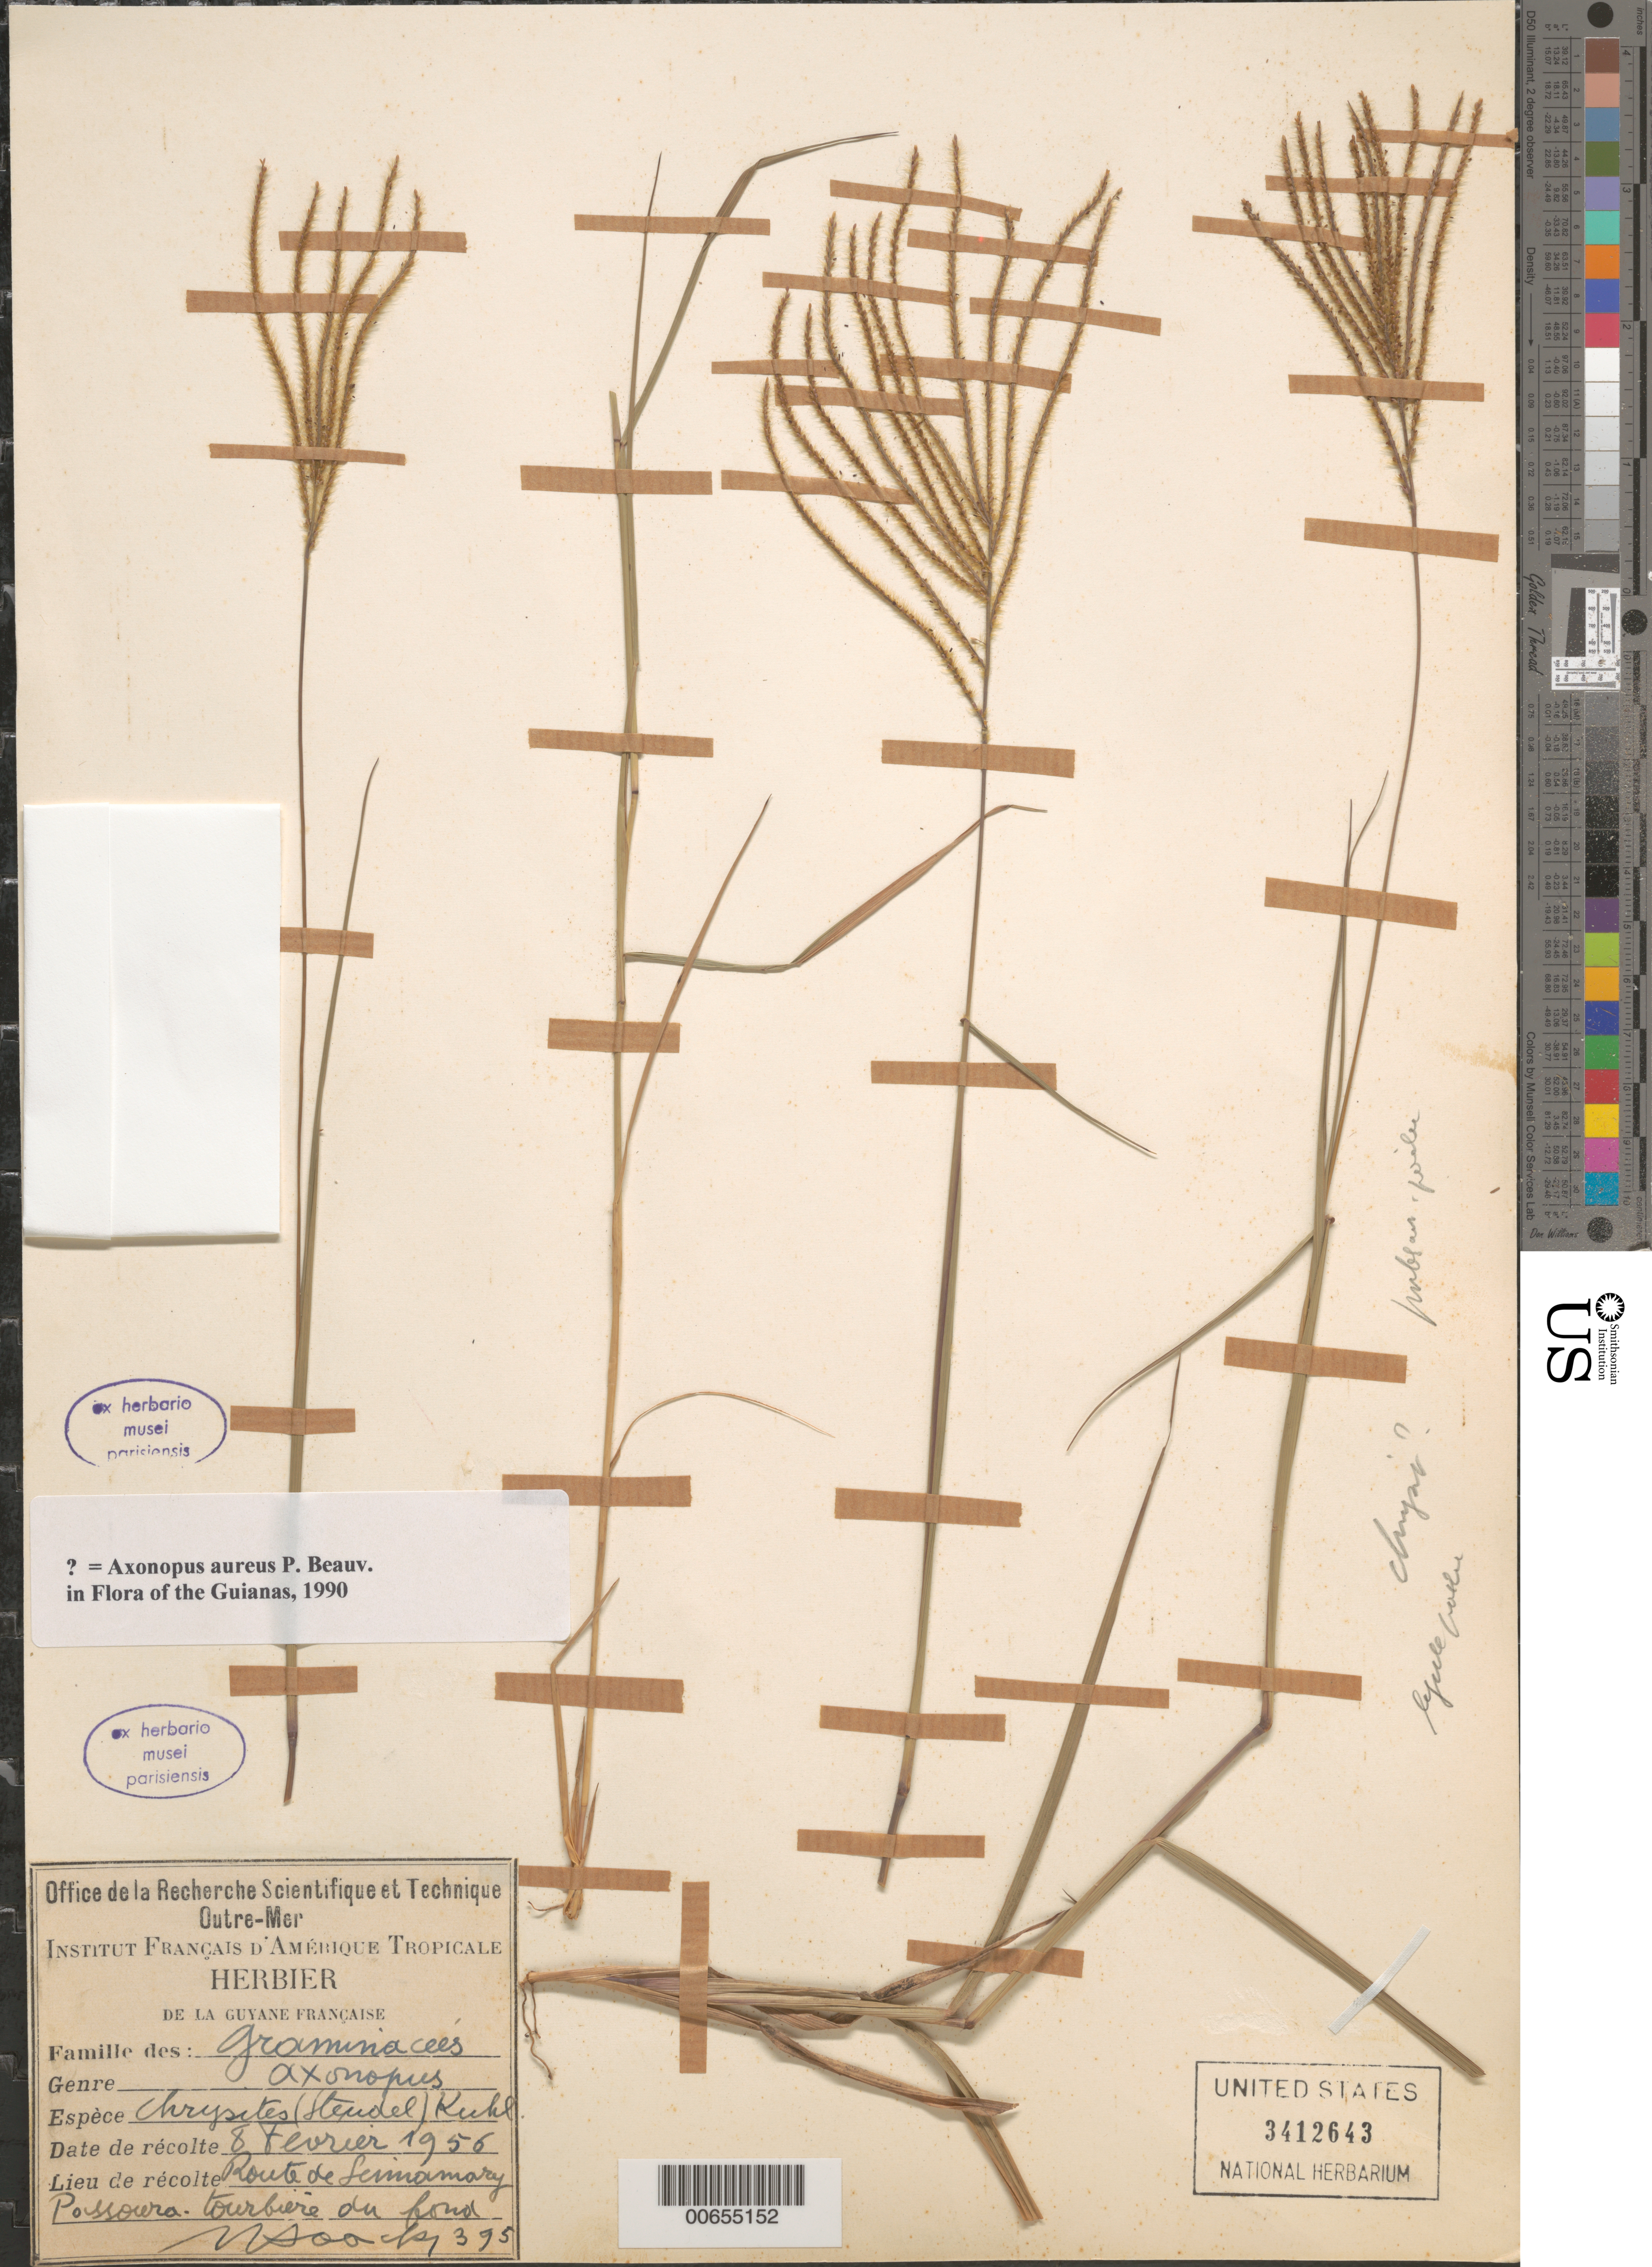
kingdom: Plantae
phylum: Tracheophyta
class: Liliopsida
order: Poales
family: Poaceae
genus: Axonopus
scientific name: Axonopus chrysites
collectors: J. Hoock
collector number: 395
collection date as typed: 8-Feb-56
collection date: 1956-02-08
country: French Guiana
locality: Route de Sinnamary, Passoura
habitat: Tourbiére du fond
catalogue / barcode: US 3412643